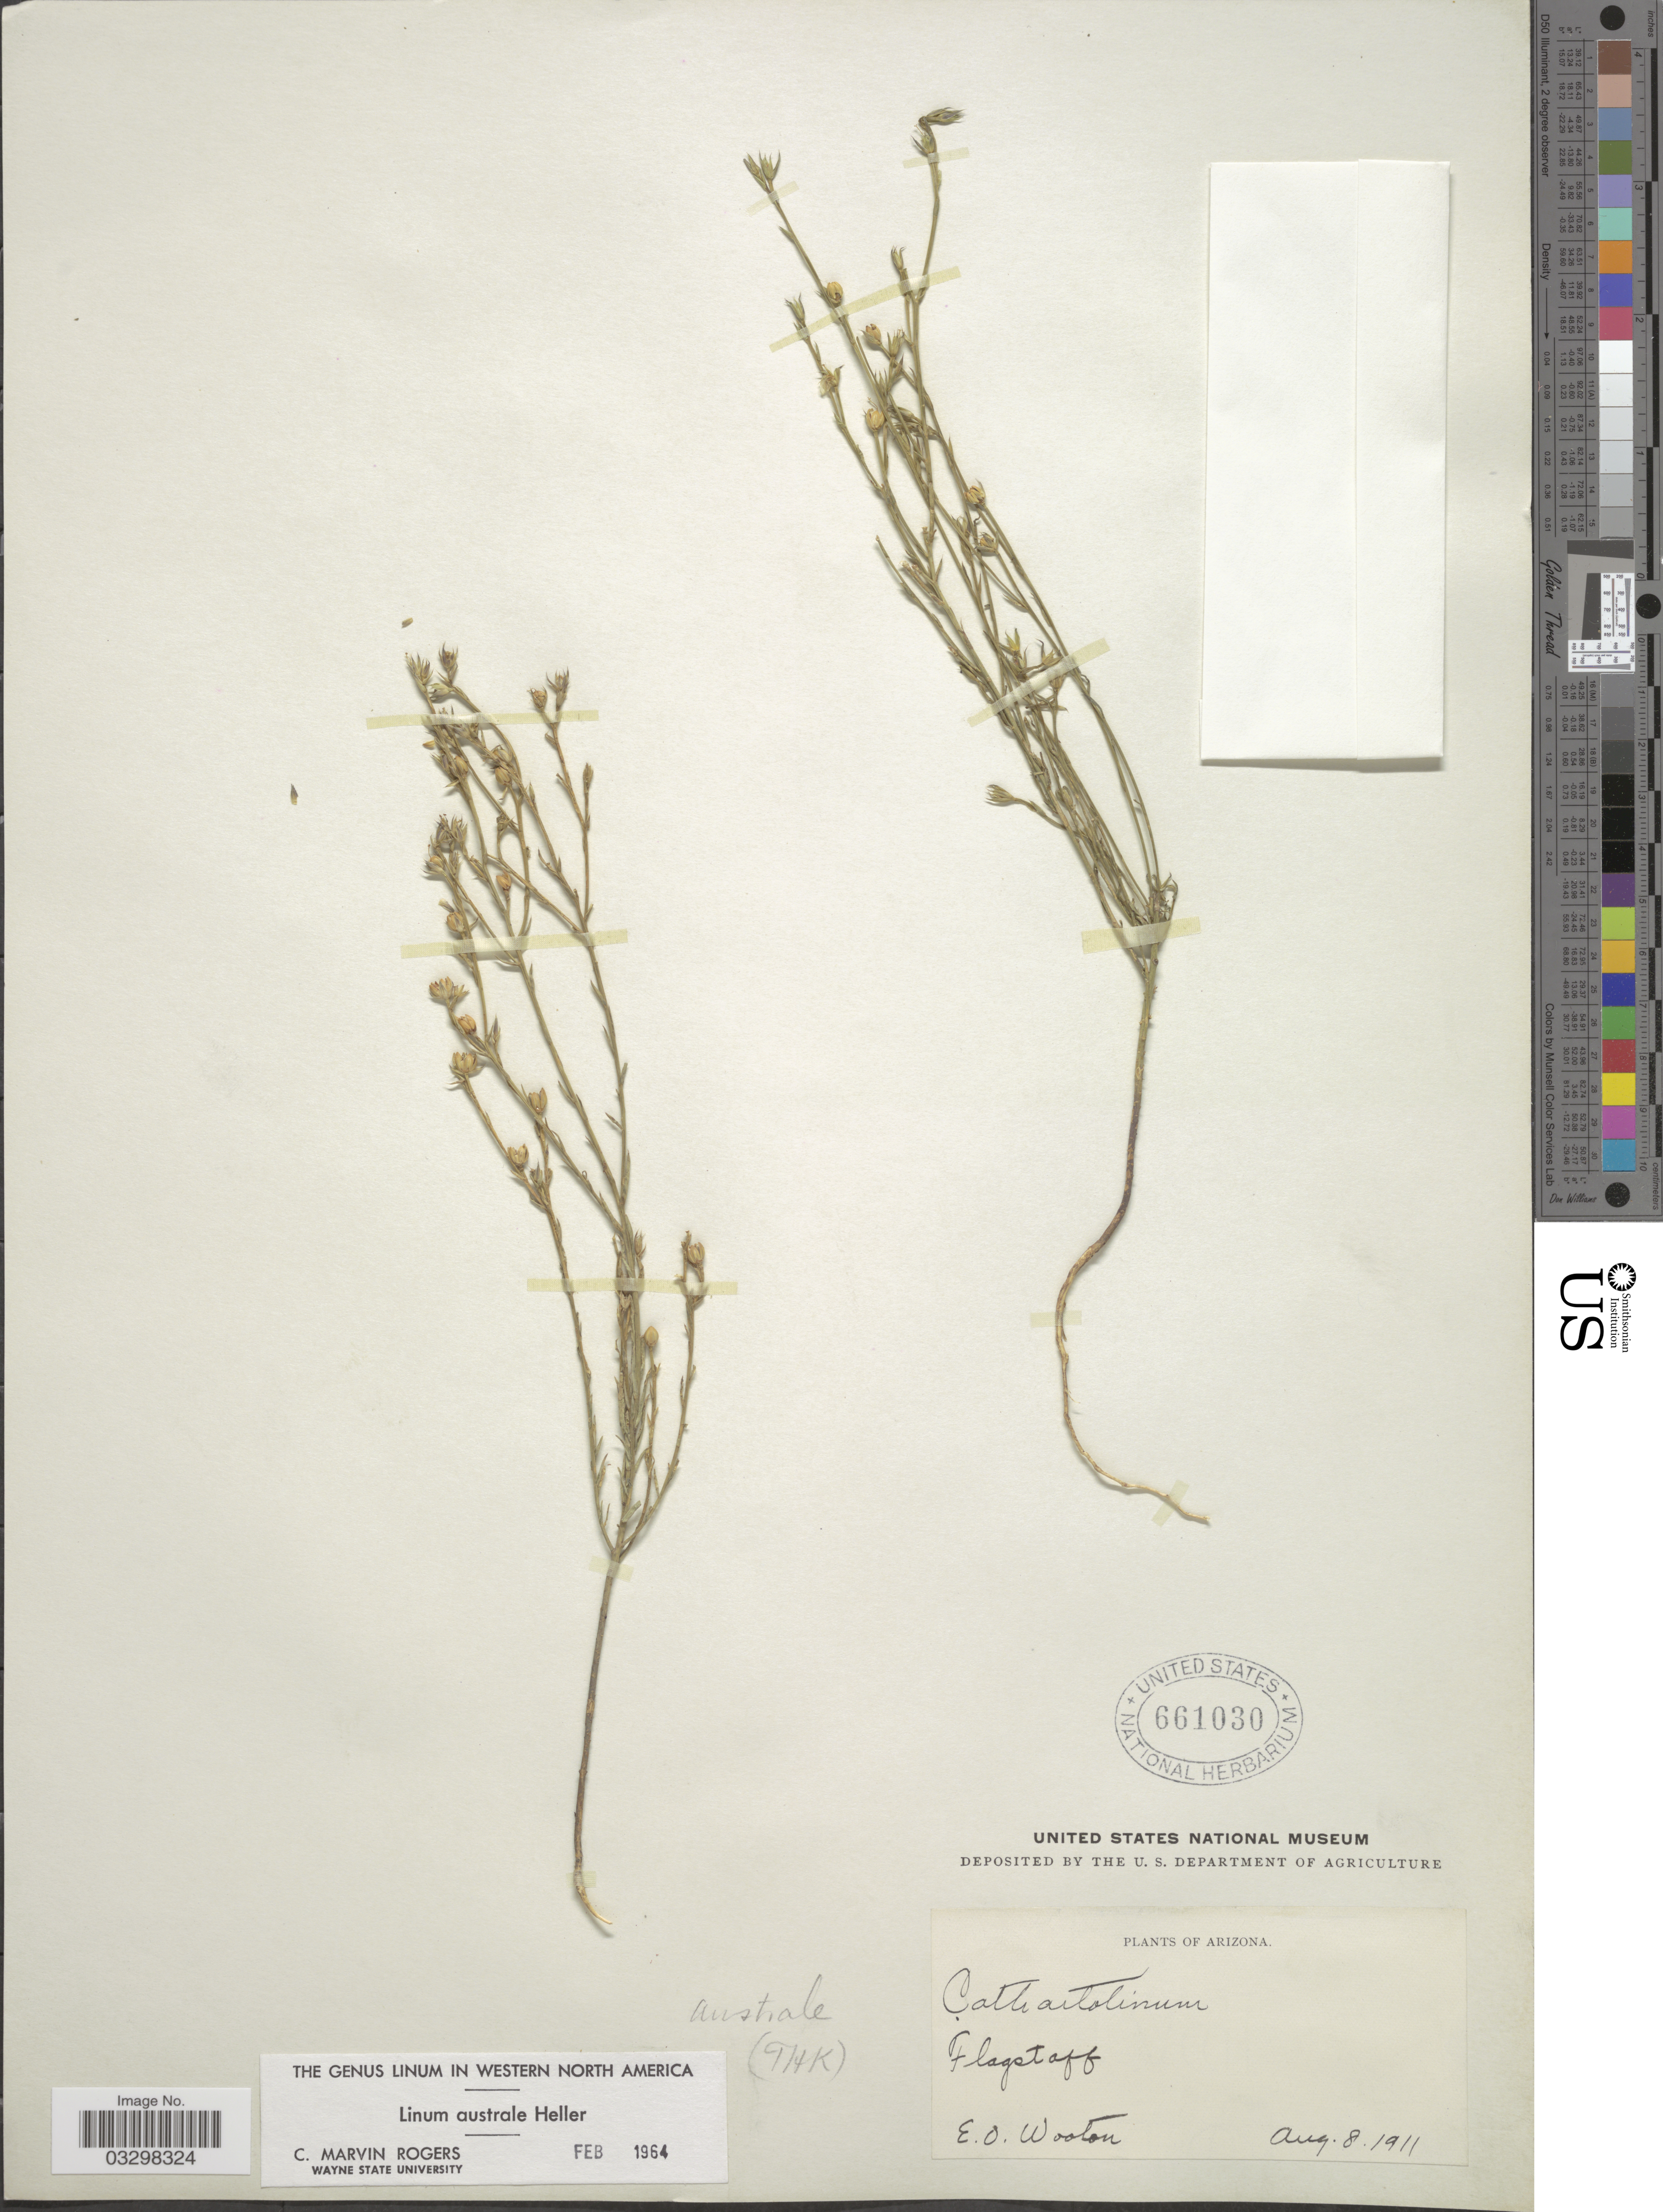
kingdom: Plantae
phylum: Tracheophyta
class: Magnoliopsida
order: Malpighiales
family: Linaceae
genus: Linum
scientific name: Linum australe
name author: A. Heller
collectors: E. O. Wooton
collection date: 1911-08-08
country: United States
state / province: Arizona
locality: Flagstaff.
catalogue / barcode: US 661030